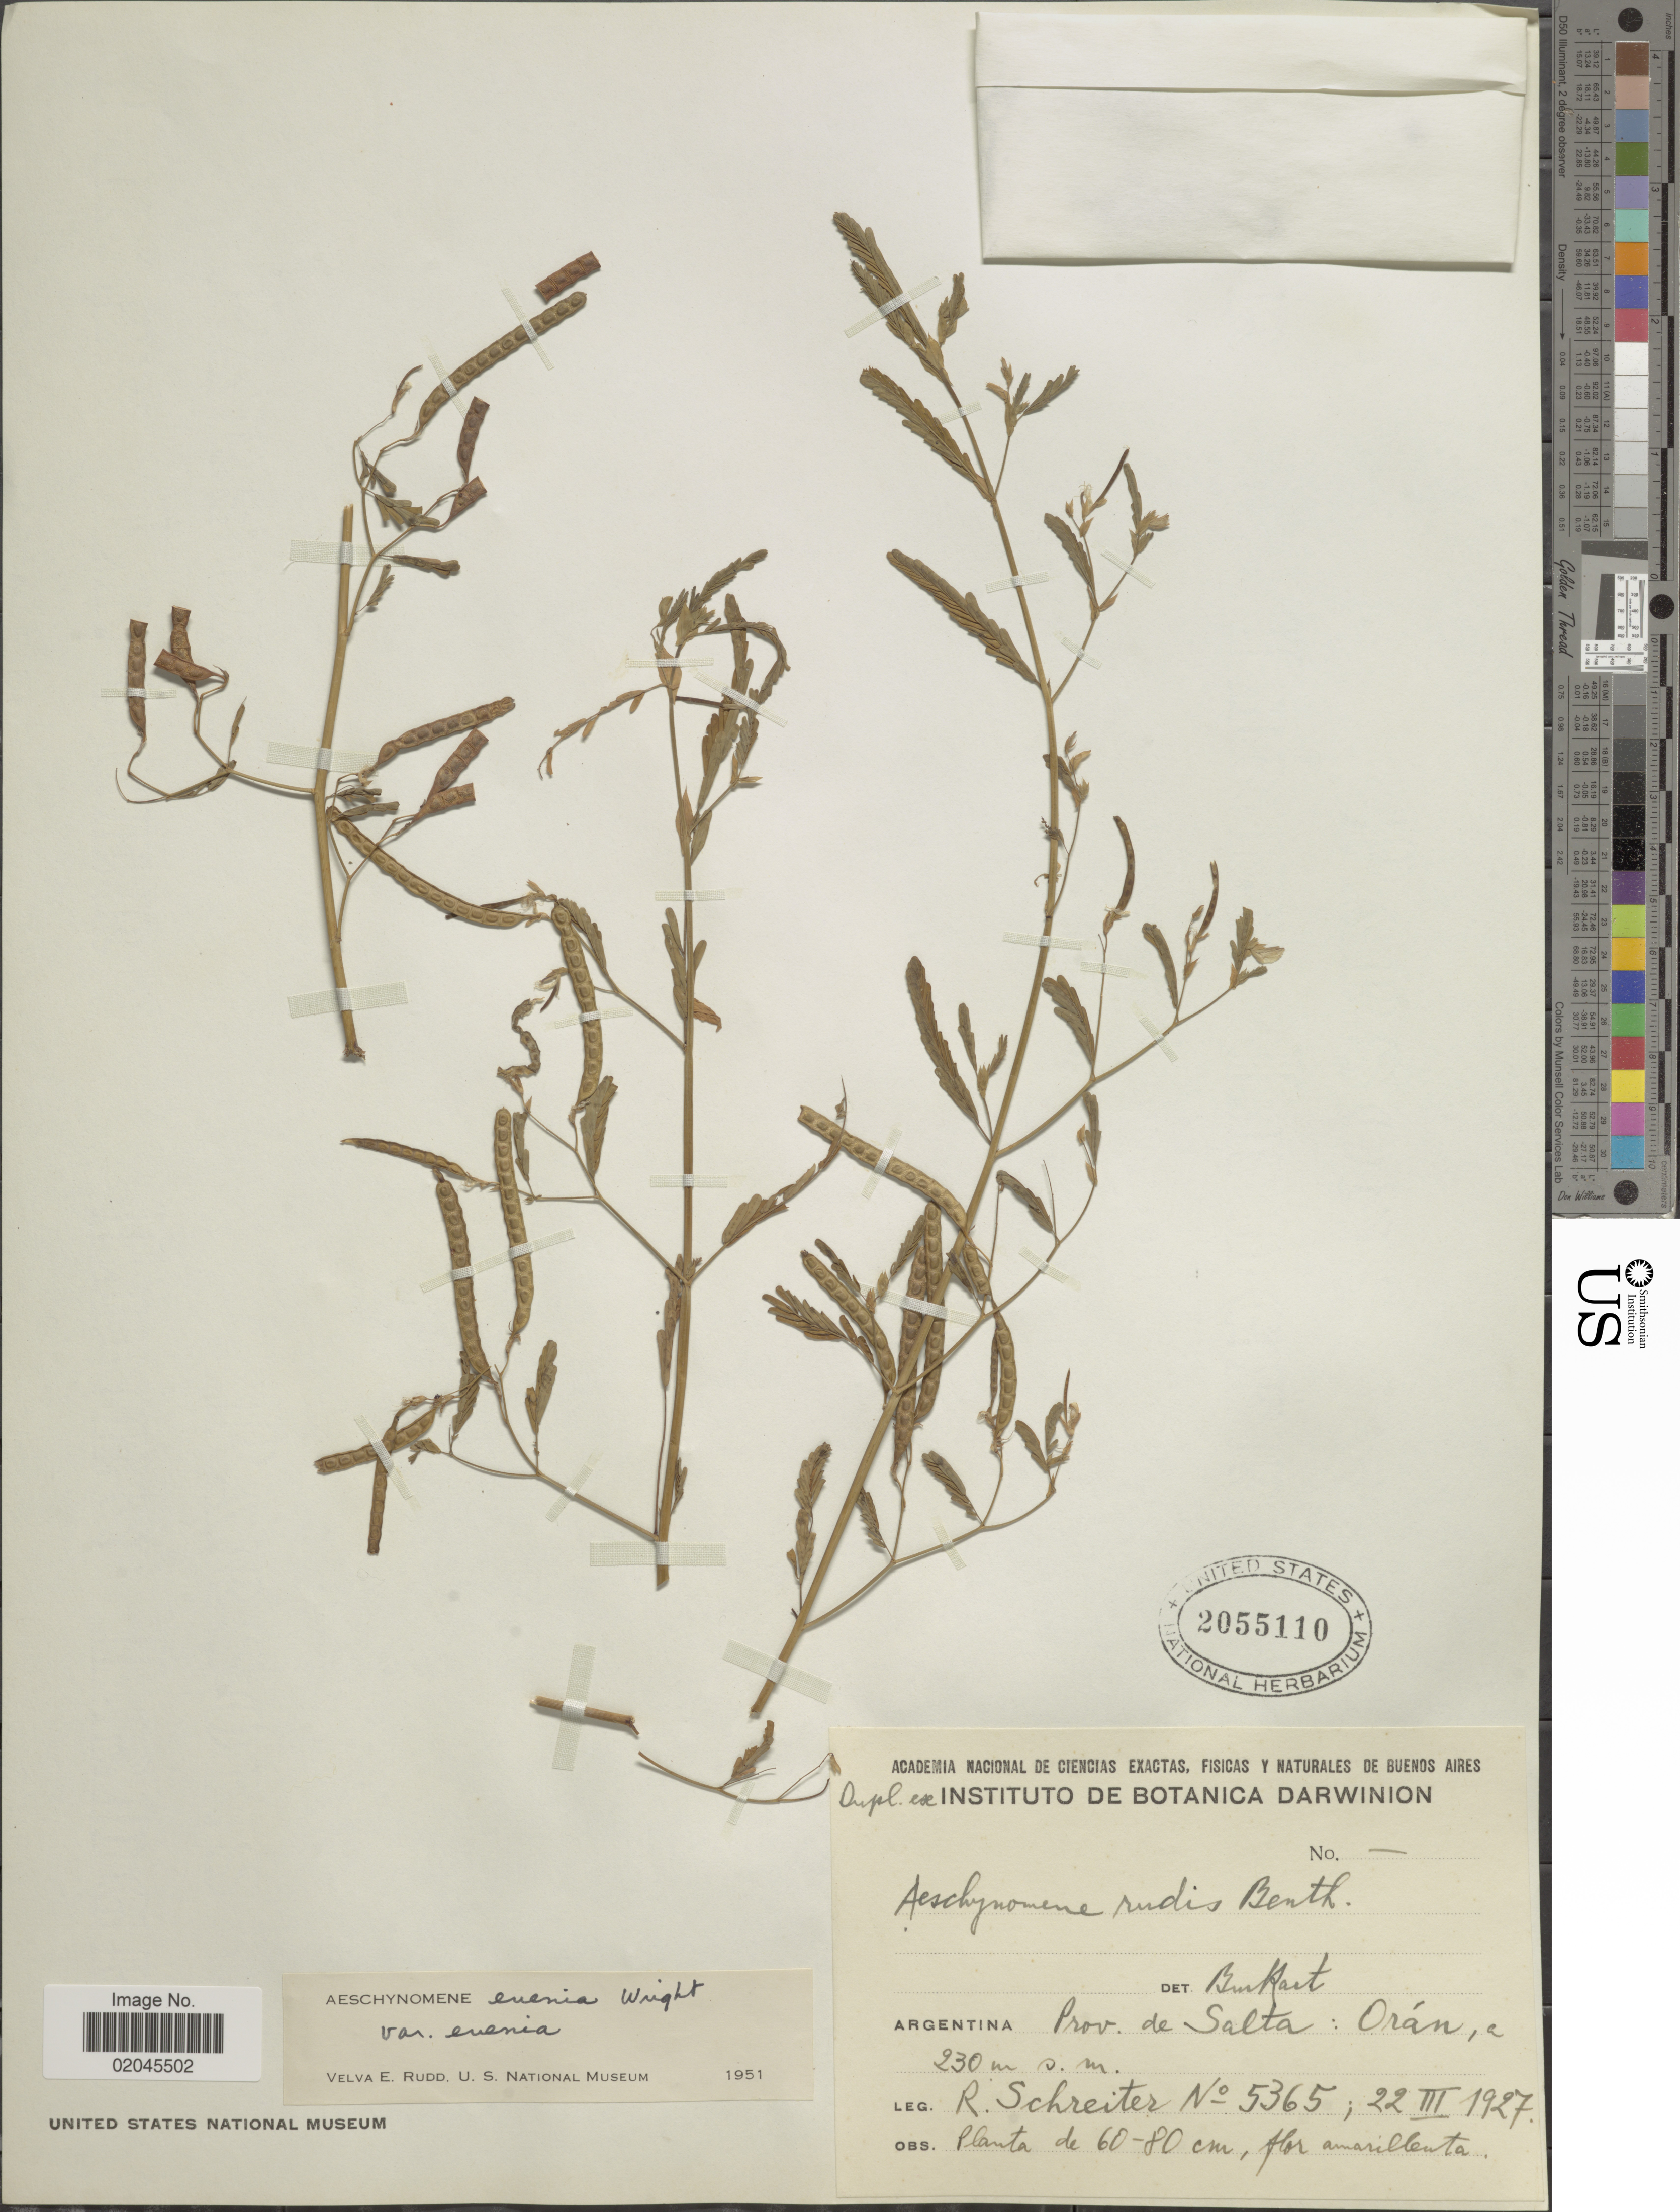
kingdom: Plantae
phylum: Tracheophyta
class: Magnoliopsida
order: Fabales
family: Fabaceae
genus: Aeschynomene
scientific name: Aeschynomene evenia var. evenia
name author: C. Wright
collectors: R. Schreiter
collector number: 5365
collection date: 1927-03-22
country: Argentina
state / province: Salta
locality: Argentina, Prov. de Salta, Oran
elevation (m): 230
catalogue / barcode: US 2055110